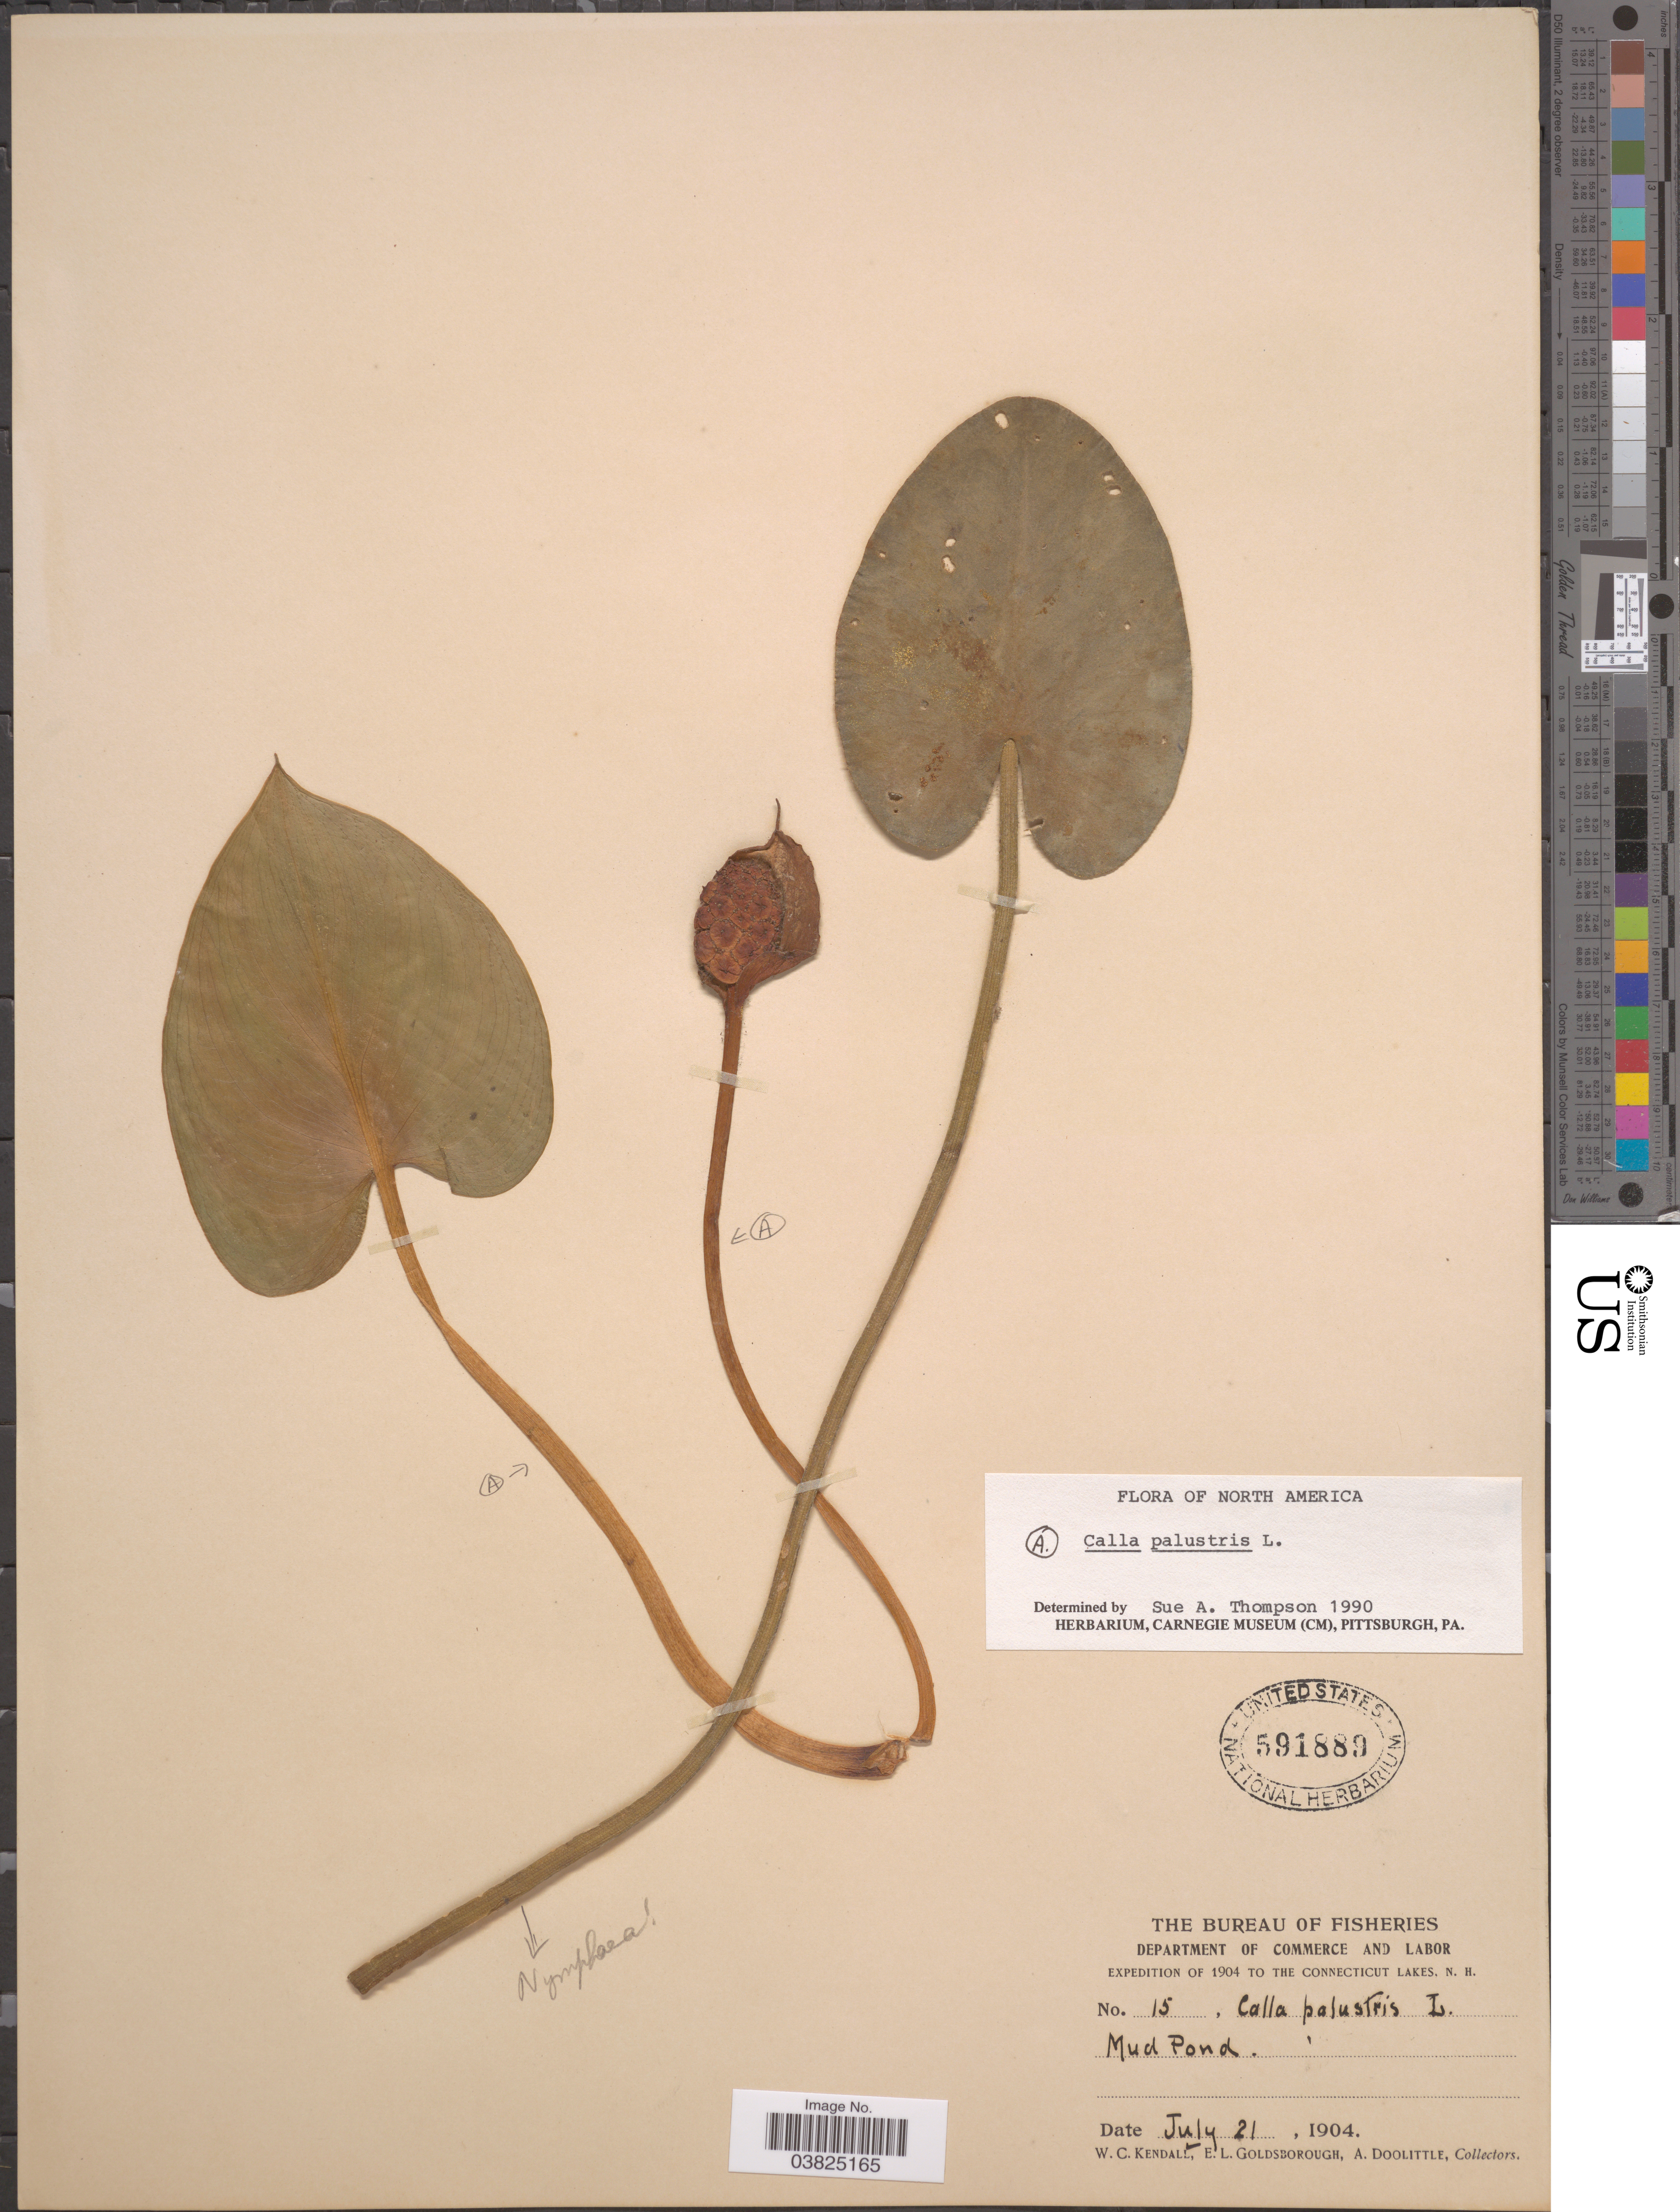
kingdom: Plantae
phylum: Tracheophyta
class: Liliopsida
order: Alismatales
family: Araceae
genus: Calla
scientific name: Calla palustris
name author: L.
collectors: W. Kendall, E. Goldsborough & A. Doolittle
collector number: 15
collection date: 1904-07-21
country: United States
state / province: New Hampshire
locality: The Connecticut Lakes. Mud Pond.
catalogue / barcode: US 591889